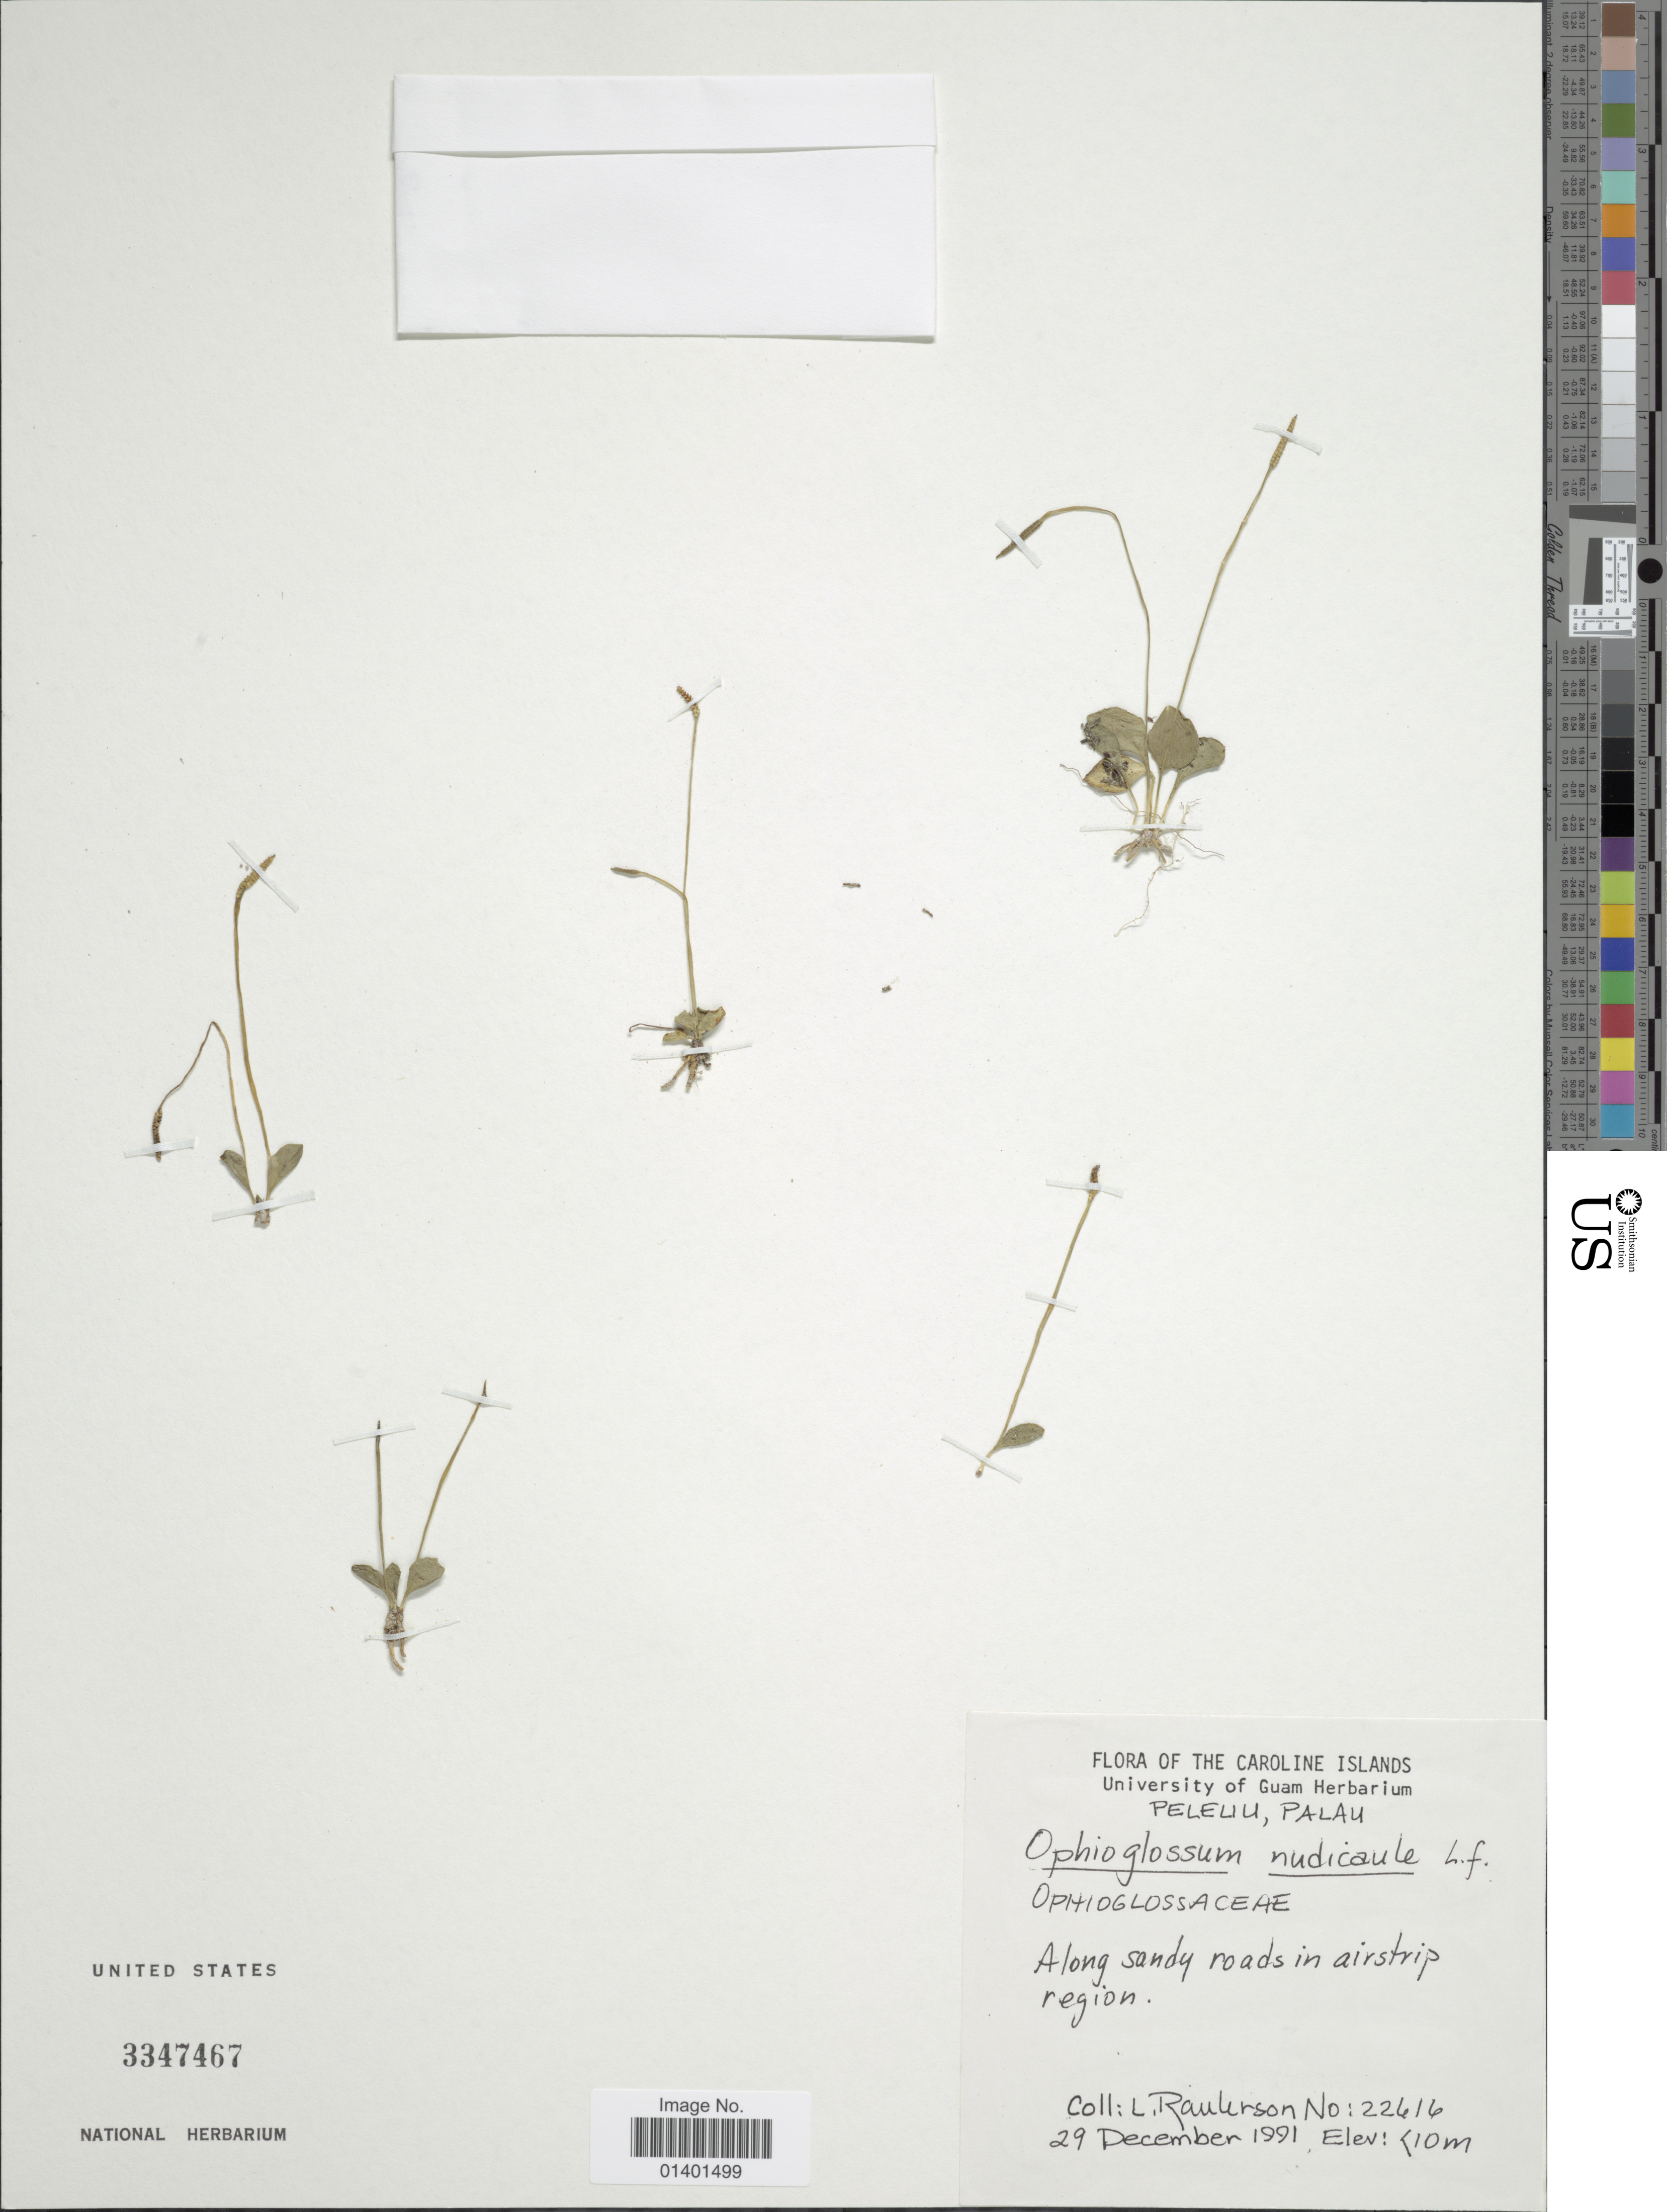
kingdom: Plantae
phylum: Tracheophyta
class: Polypodiopsida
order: Ophioglossales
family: Ophioglossaceae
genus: Ophioglossum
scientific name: Ophioglossum nudicaule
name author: L. f.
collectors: L. Raulerson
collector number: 22616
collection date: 1991-12-29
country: Palau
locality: Peleuu, along sandy roads in airstrip region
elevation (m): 10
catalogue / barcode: US 3347467